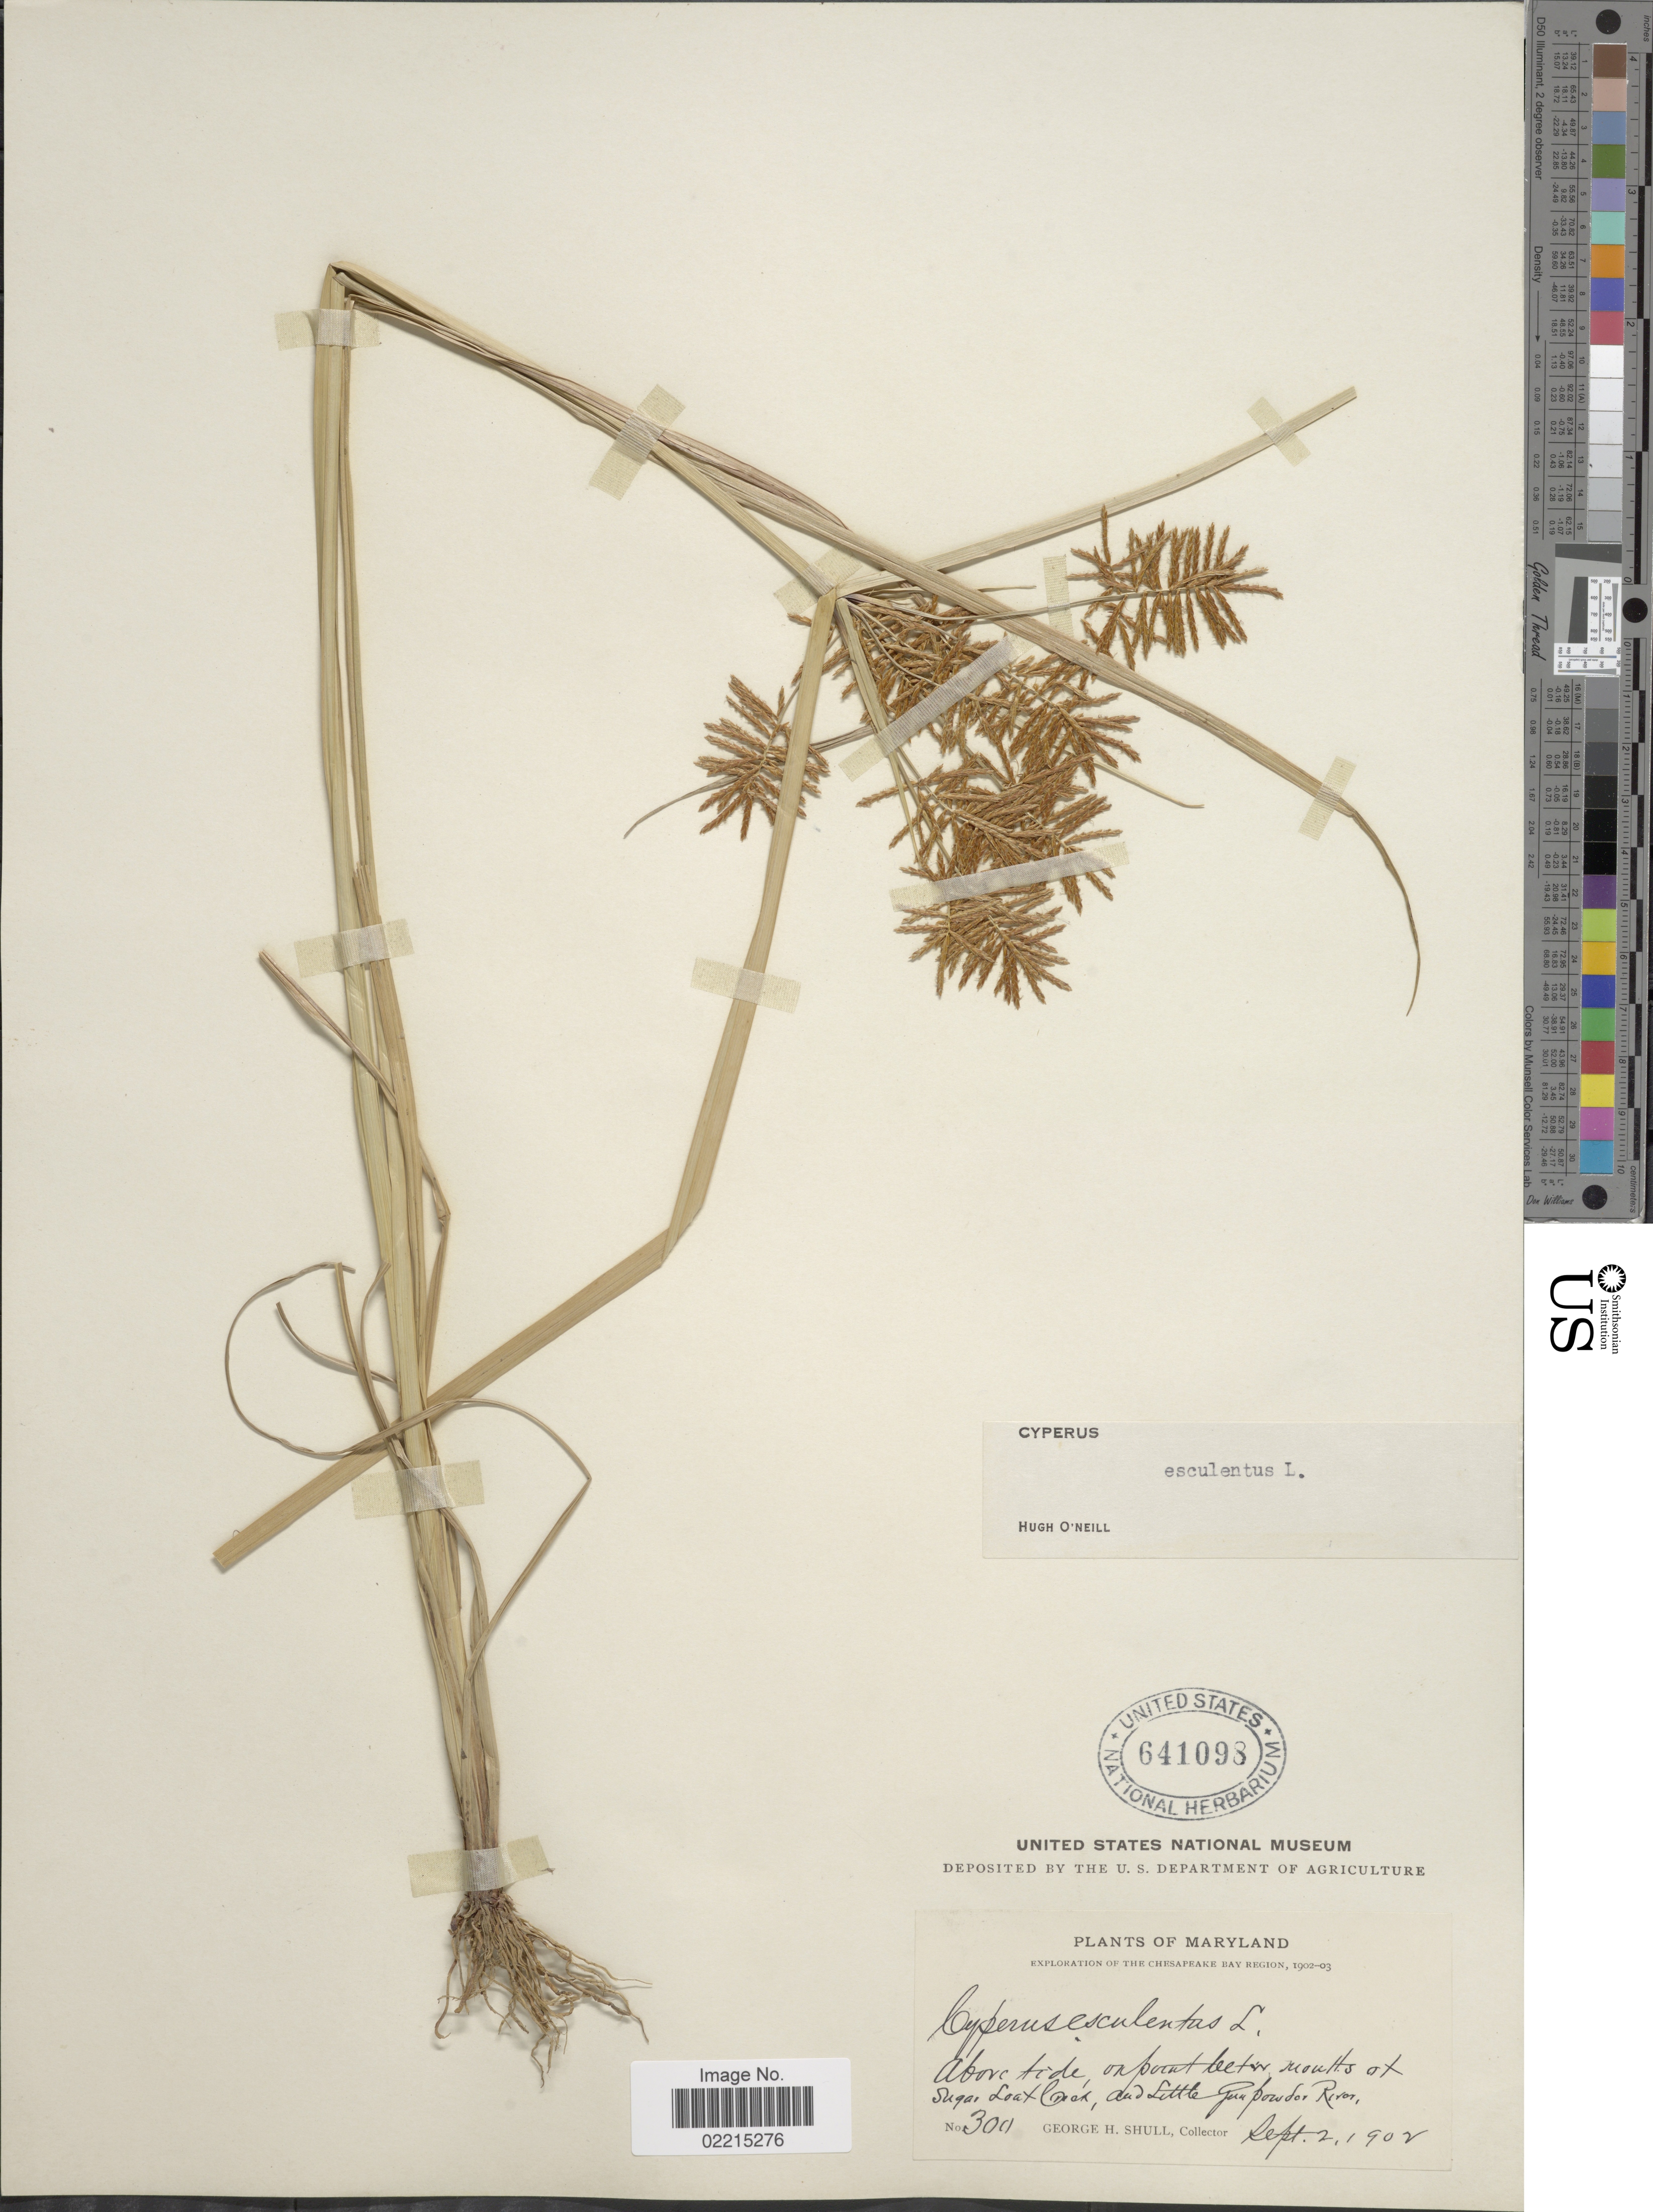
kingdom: Plantae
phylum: Tracheophyta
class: Liliopsida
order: Poales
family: Cyperaceae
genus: Cyperus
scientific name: Cyperus esculentus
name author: L.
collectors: G. H. Shull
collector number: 300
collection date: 1902-09-02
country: United States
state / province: Maryland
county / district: Baltimore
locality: Above tide on point betw. mouths at Sugar Loaf Creek, and Little Gunpowder River.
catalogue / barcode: US 641098